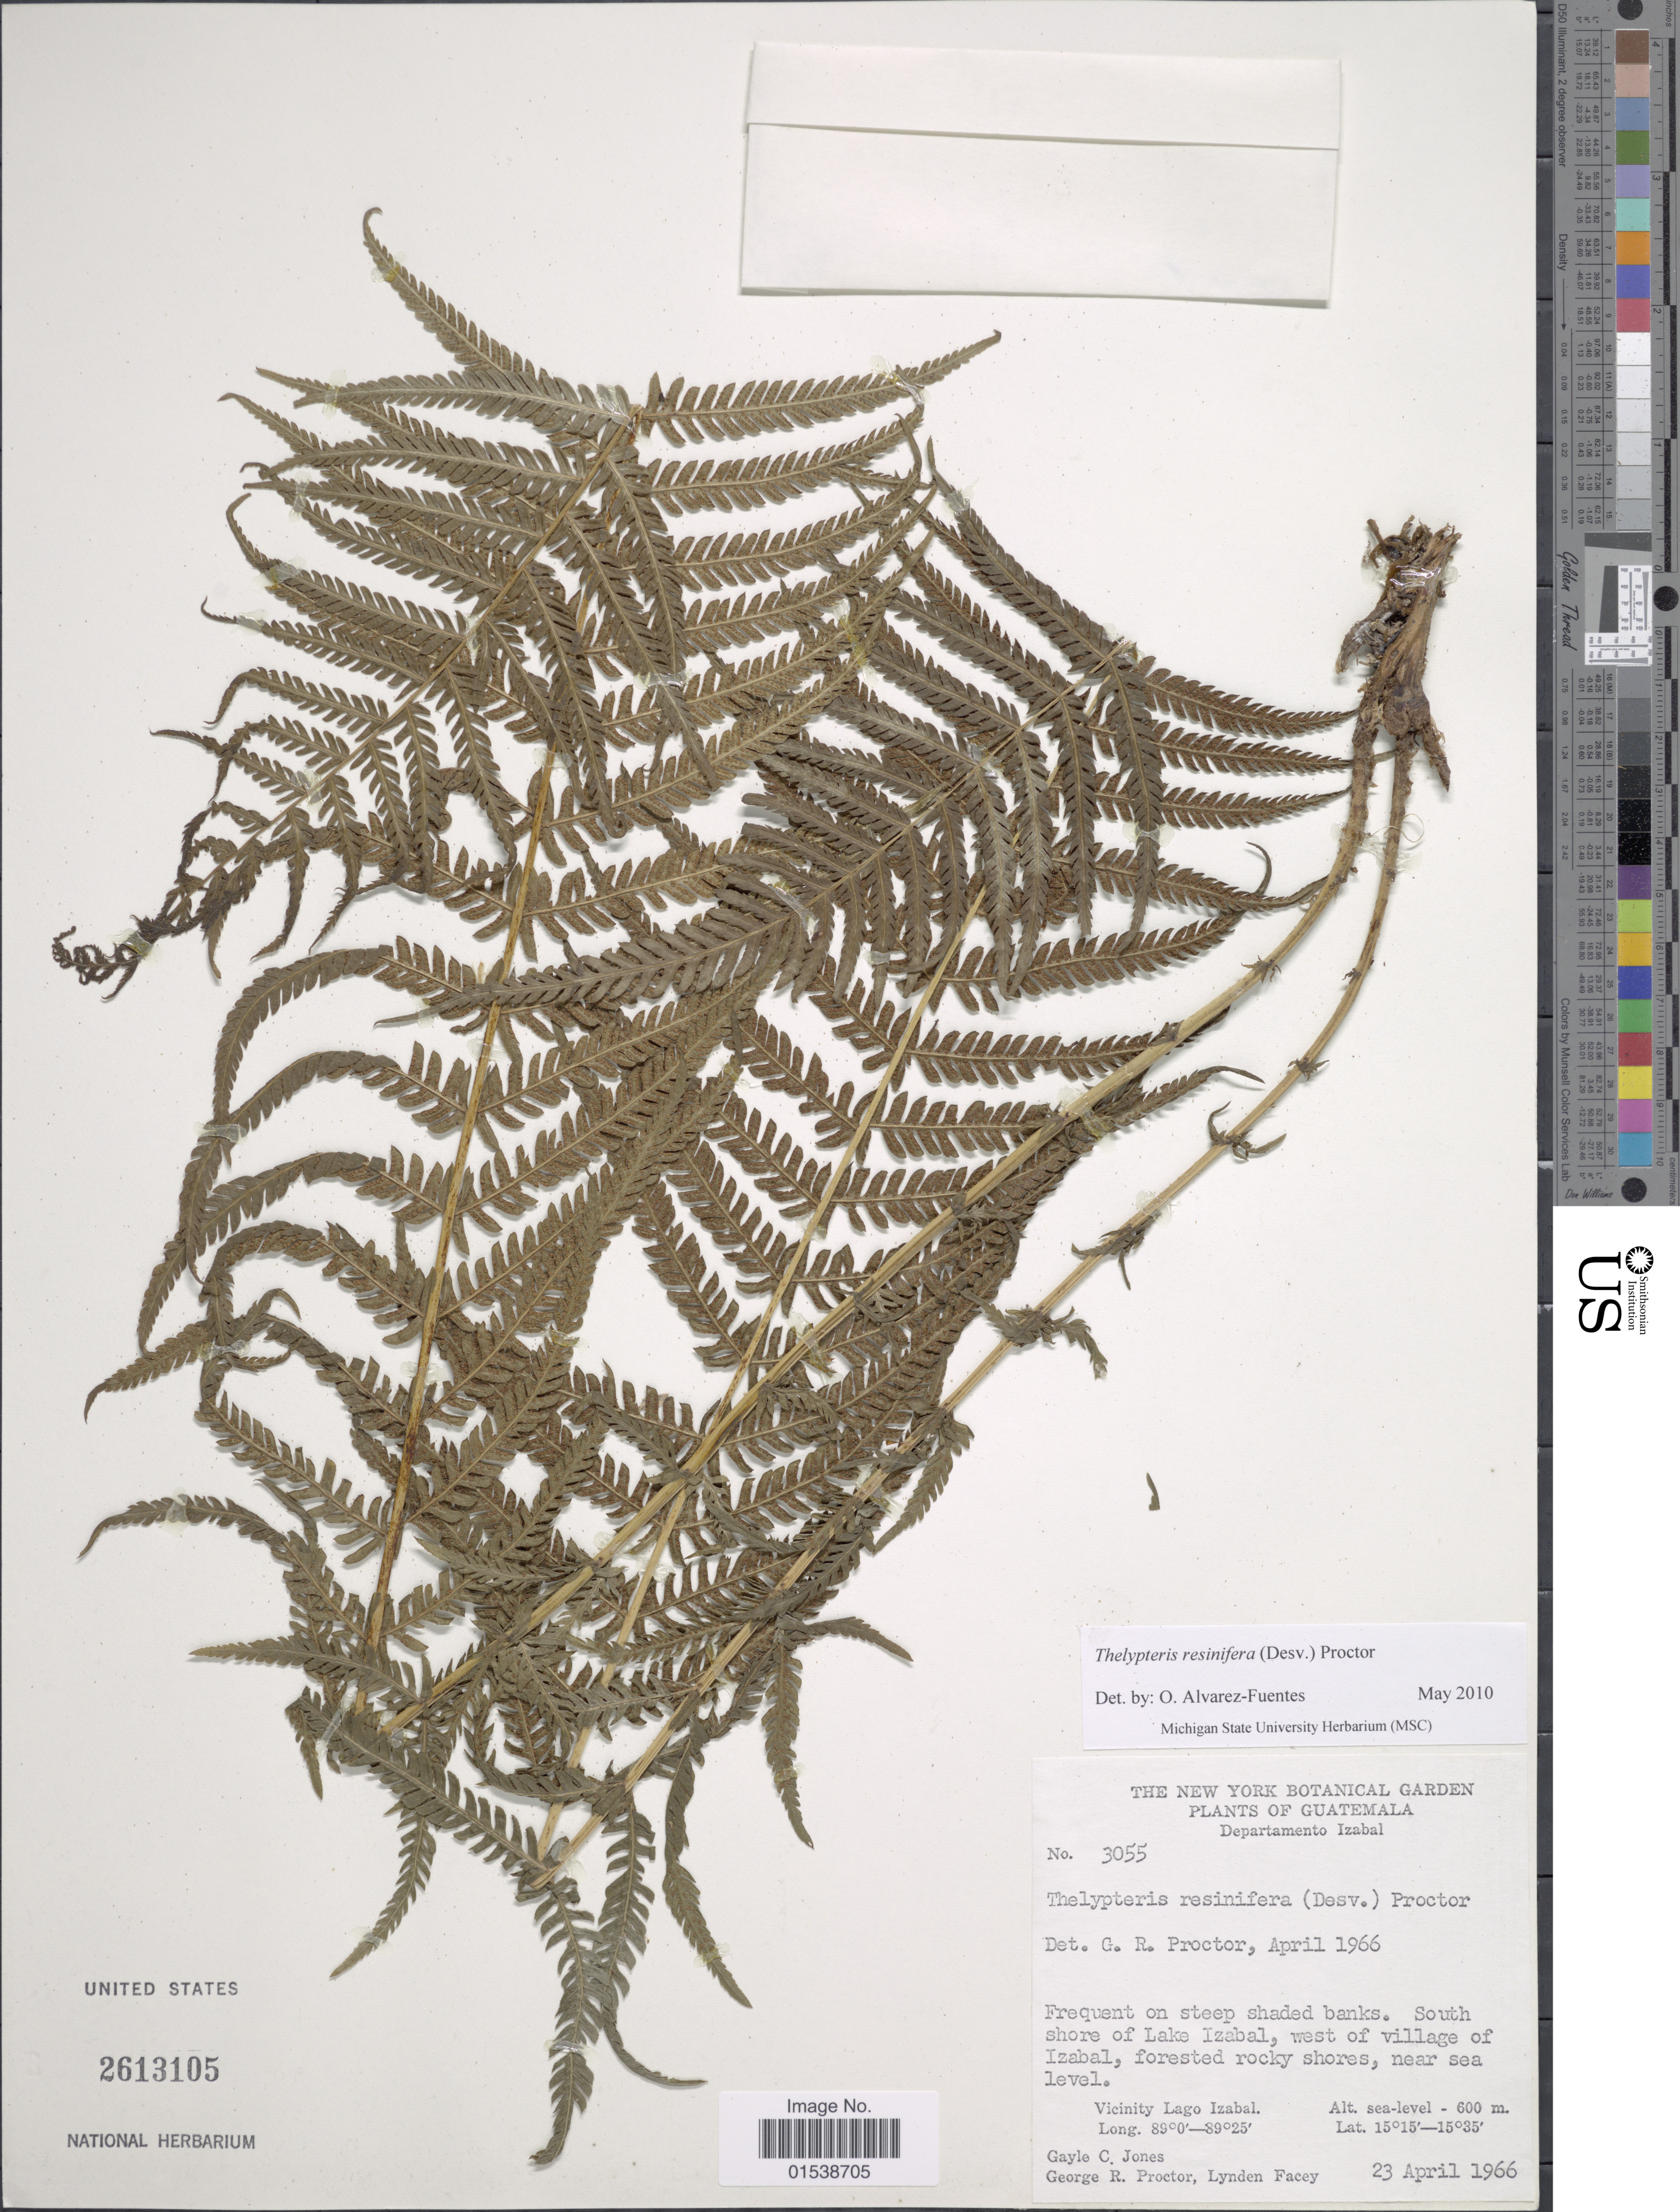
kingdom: Plantae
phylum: Tracheophyta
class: Polypodiopsida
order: Polypodiales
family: Thelypteridaceae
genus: Amauropelta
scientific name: Amauropelta resinifera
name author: (Desv.) Pic. Serm.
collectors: G. C. Jones, G. R. Proctor & L. Facey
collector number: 3055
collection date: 1966-04-23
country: Guatemala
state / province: Izabal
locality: Departamento Izabal, south shore of Lake Izabal, west of village of Izabal, Vicinity of Lago Izabal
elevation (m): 600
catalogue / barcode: US 2613105